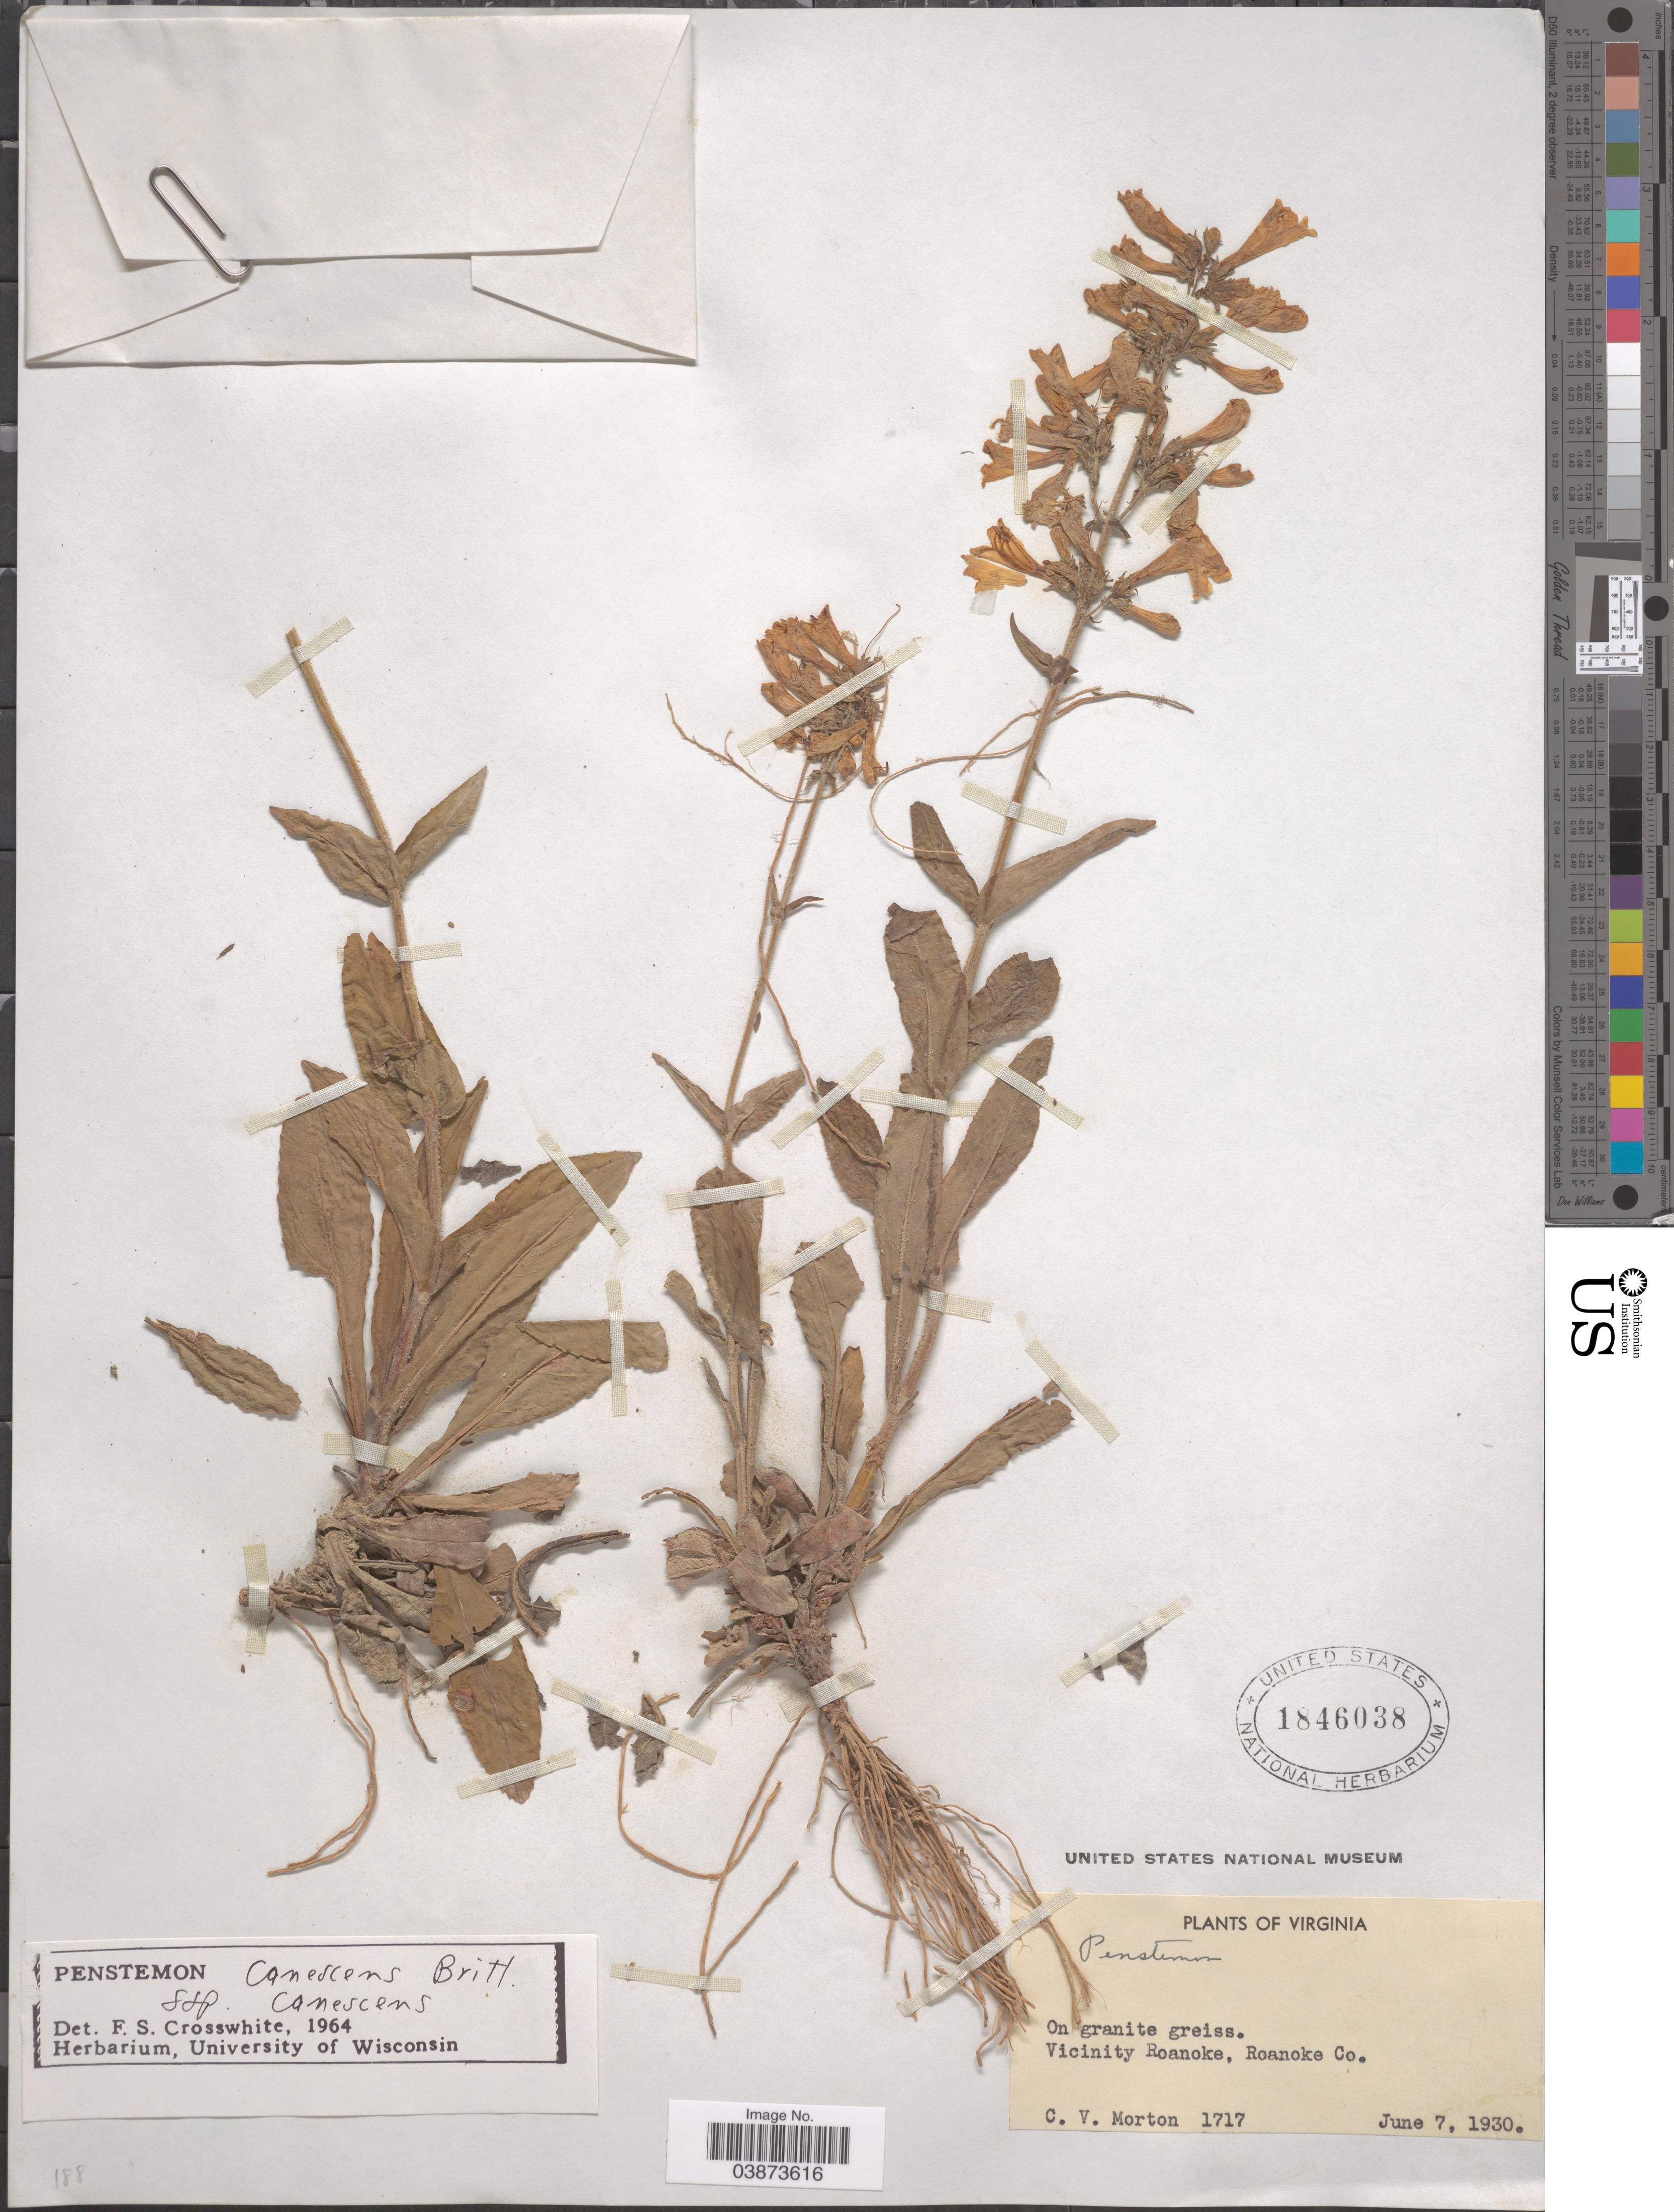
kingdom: Plantae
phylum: Tracheophyta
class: Magnoliopsida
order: Lamiales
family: Plantaginaceae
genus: Penstemon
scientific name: Penstemon canescens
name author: L.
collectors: C. V. Morton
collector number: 1717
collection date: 1930-06-07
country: United States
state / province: Virginia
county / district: Roanoke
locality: On granite greiss. Vicinity Roanoke, Roanoke Co.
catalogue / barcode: US 1846038